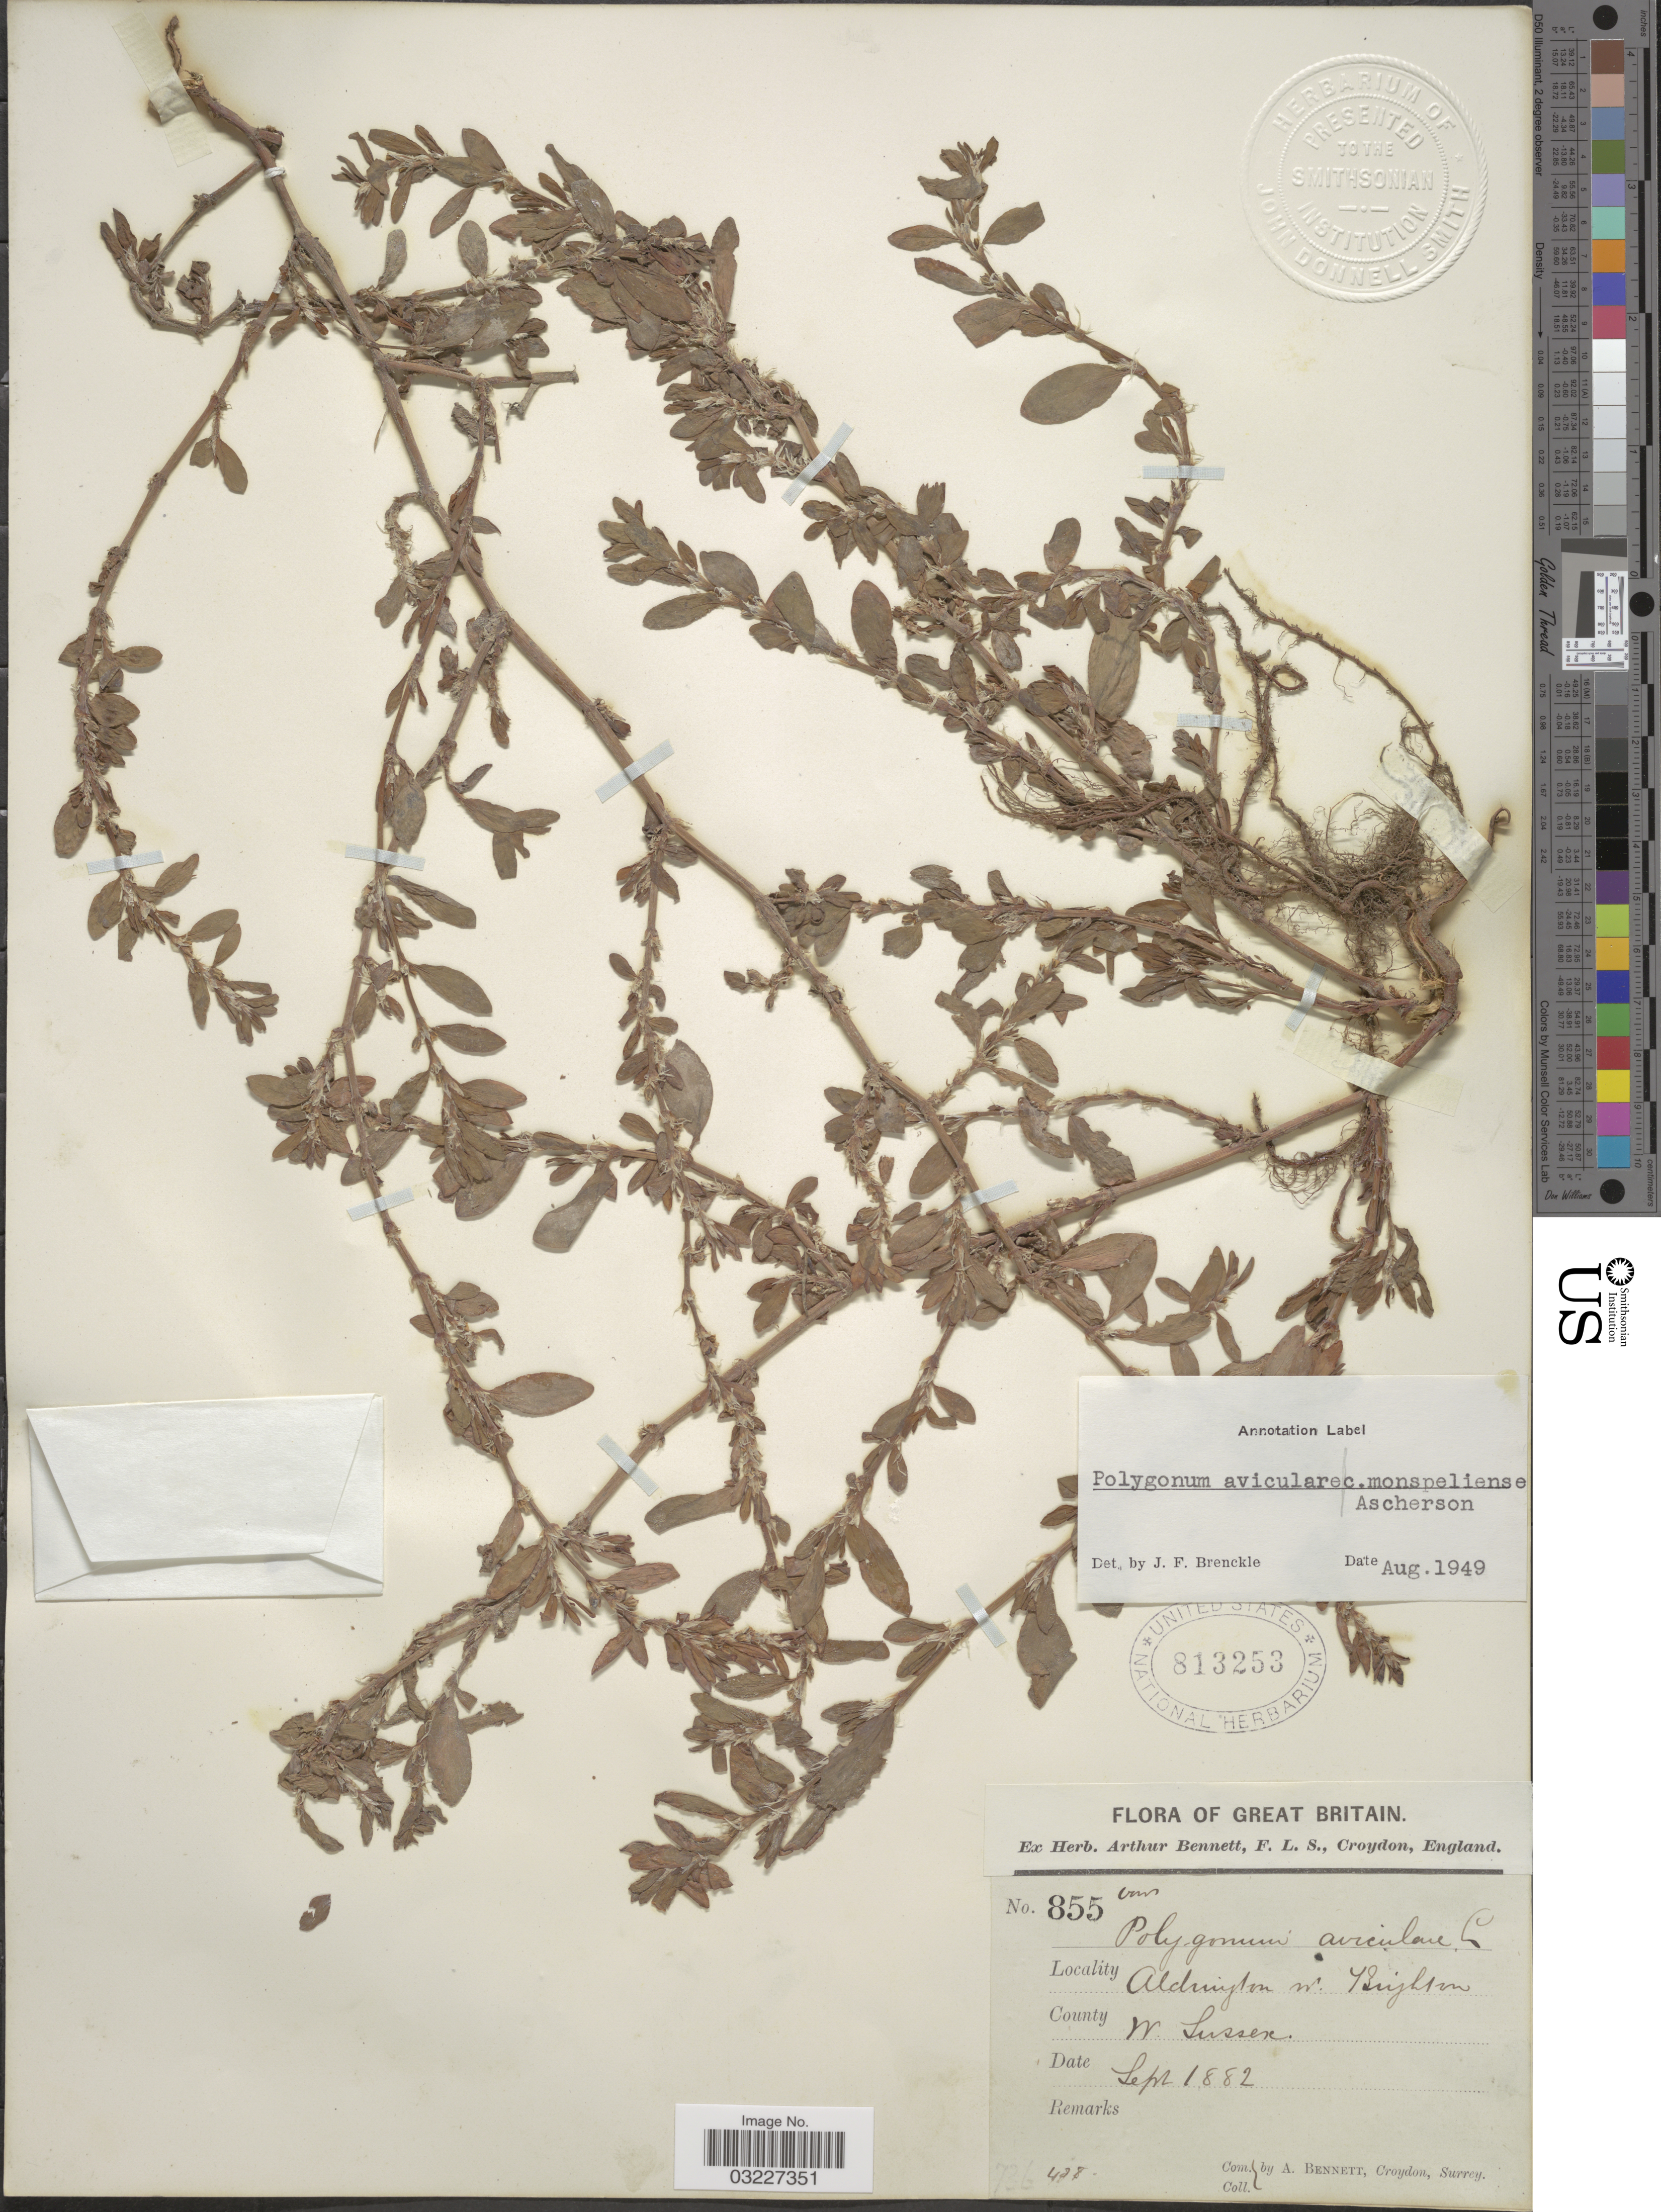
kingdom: Plantae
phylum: Tracheophyta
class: Magnoliopsida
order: Caryophyllales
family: Polygonaceae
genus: Polygonum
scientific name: Polygonum aviculare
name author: L.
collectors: A. Bennett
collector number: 855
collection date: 1882-09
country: United Kingdom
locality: Great Britain. Aldrington w. Brighton. County W. Sussex.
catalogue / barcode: US 813253